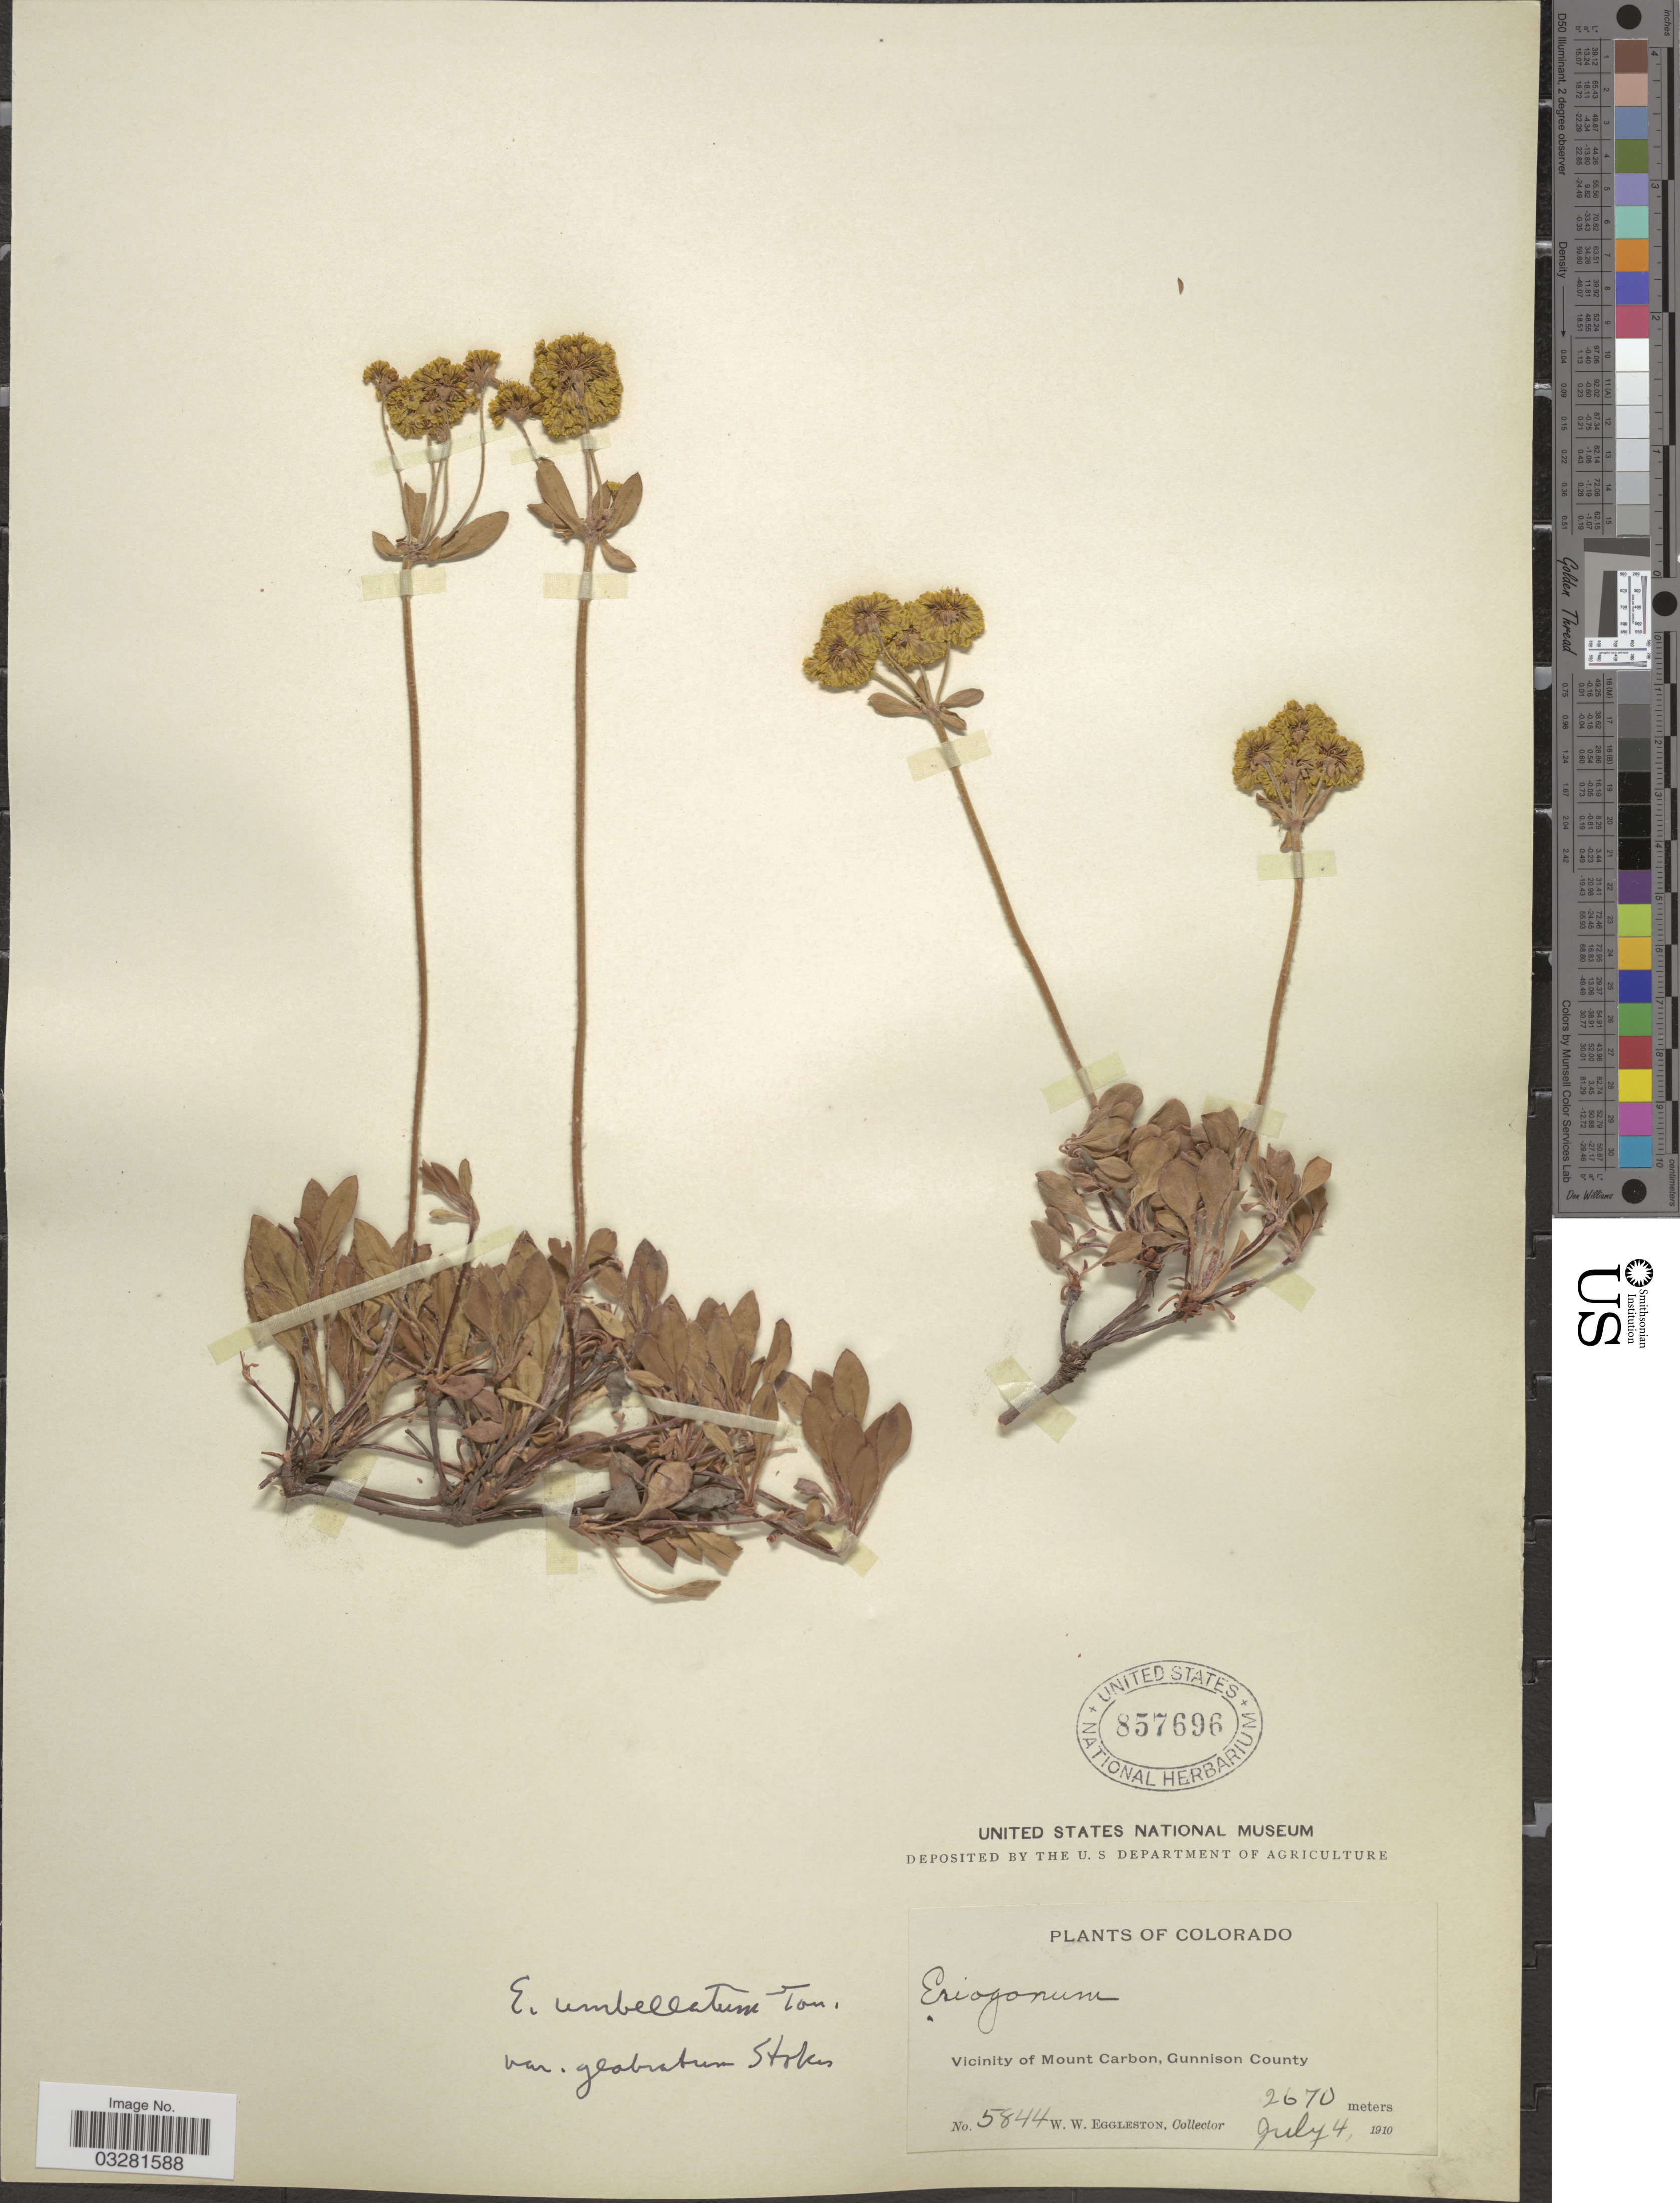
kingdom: Plantae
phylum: Tracheophyta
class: Magnoliopsida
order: Caryophyllales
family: Polygonaceae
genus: Eriogonum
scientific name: Eriogonum umbellatum var. intectum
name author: A. Nelson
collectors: W. W. Eggleston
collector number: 5844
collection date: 1910-07-04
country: United States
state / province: Colorado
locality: Vicinity of Mount Carbon, Gunnison County.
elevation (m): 2670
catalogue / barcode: US 857696